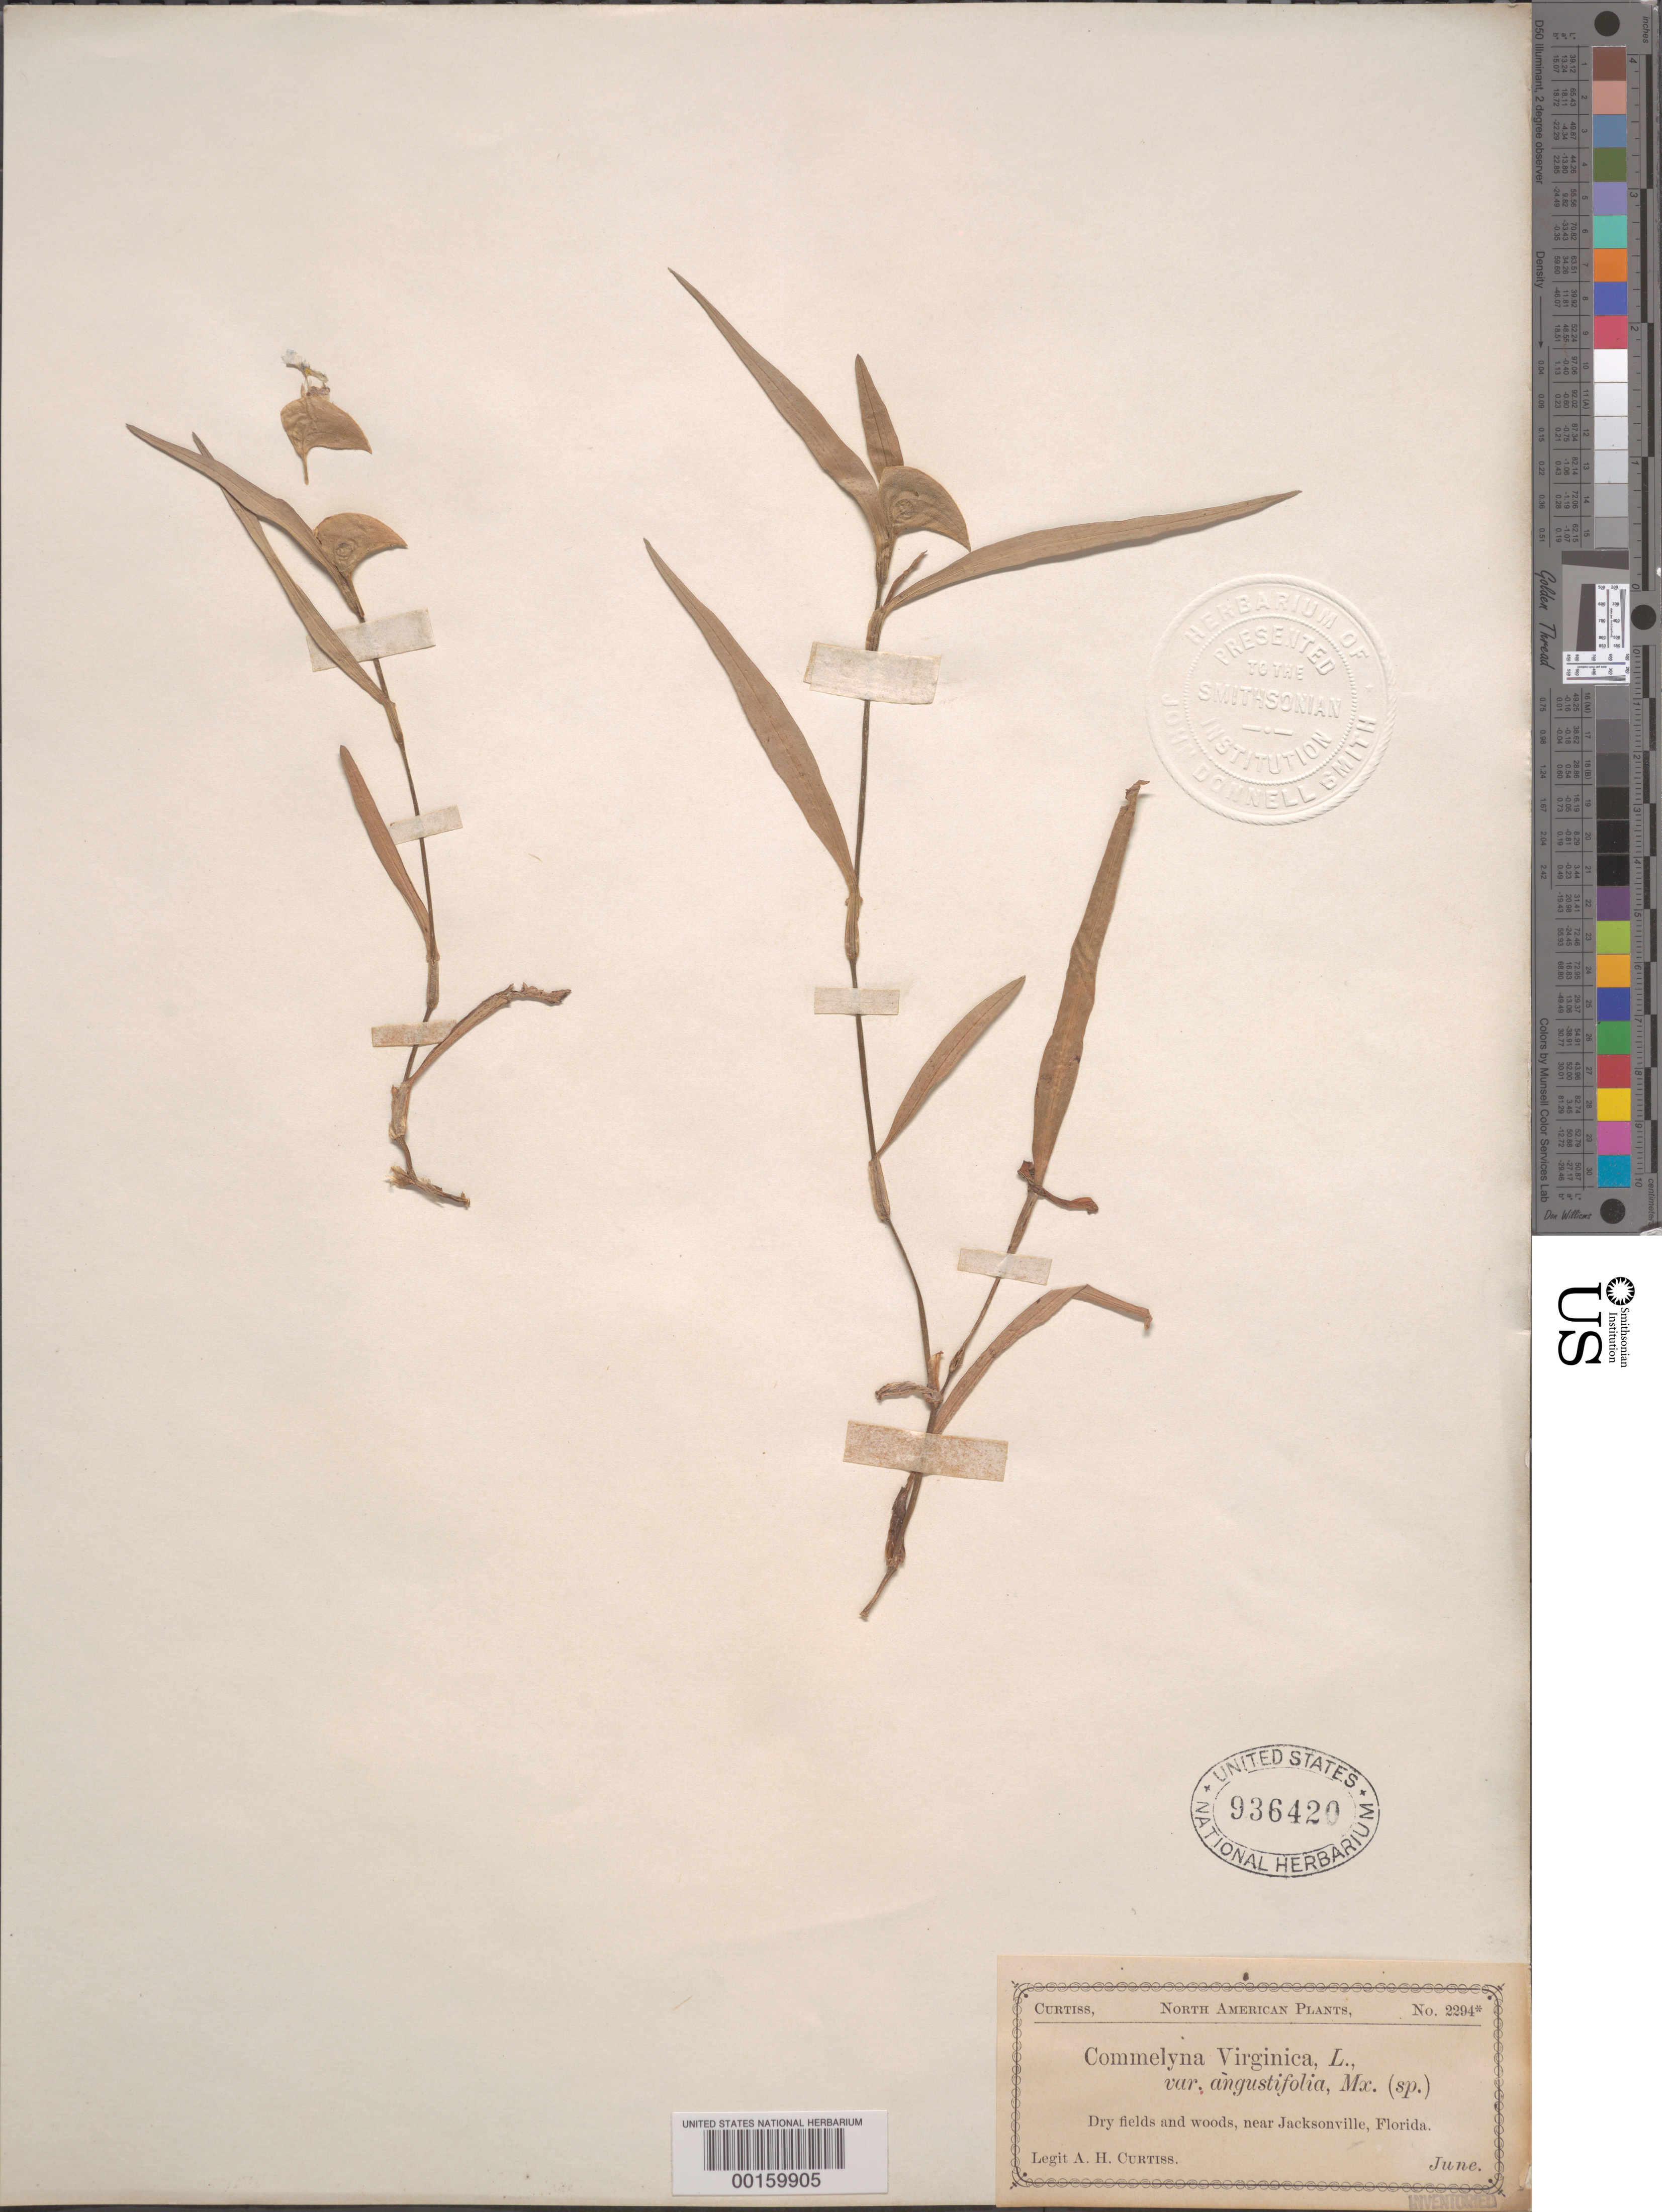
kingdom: Plantae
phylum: Tracheophyta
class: Liliopsida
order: Commelinales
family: Commelinaceae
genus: Commelina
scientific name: Commelina erecta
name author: L.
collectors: A. H. Curtiss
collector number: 2294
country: United States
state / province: Florida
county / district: Duval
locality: Jacksonville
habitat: Dry fields and woods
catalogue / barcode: US 936420